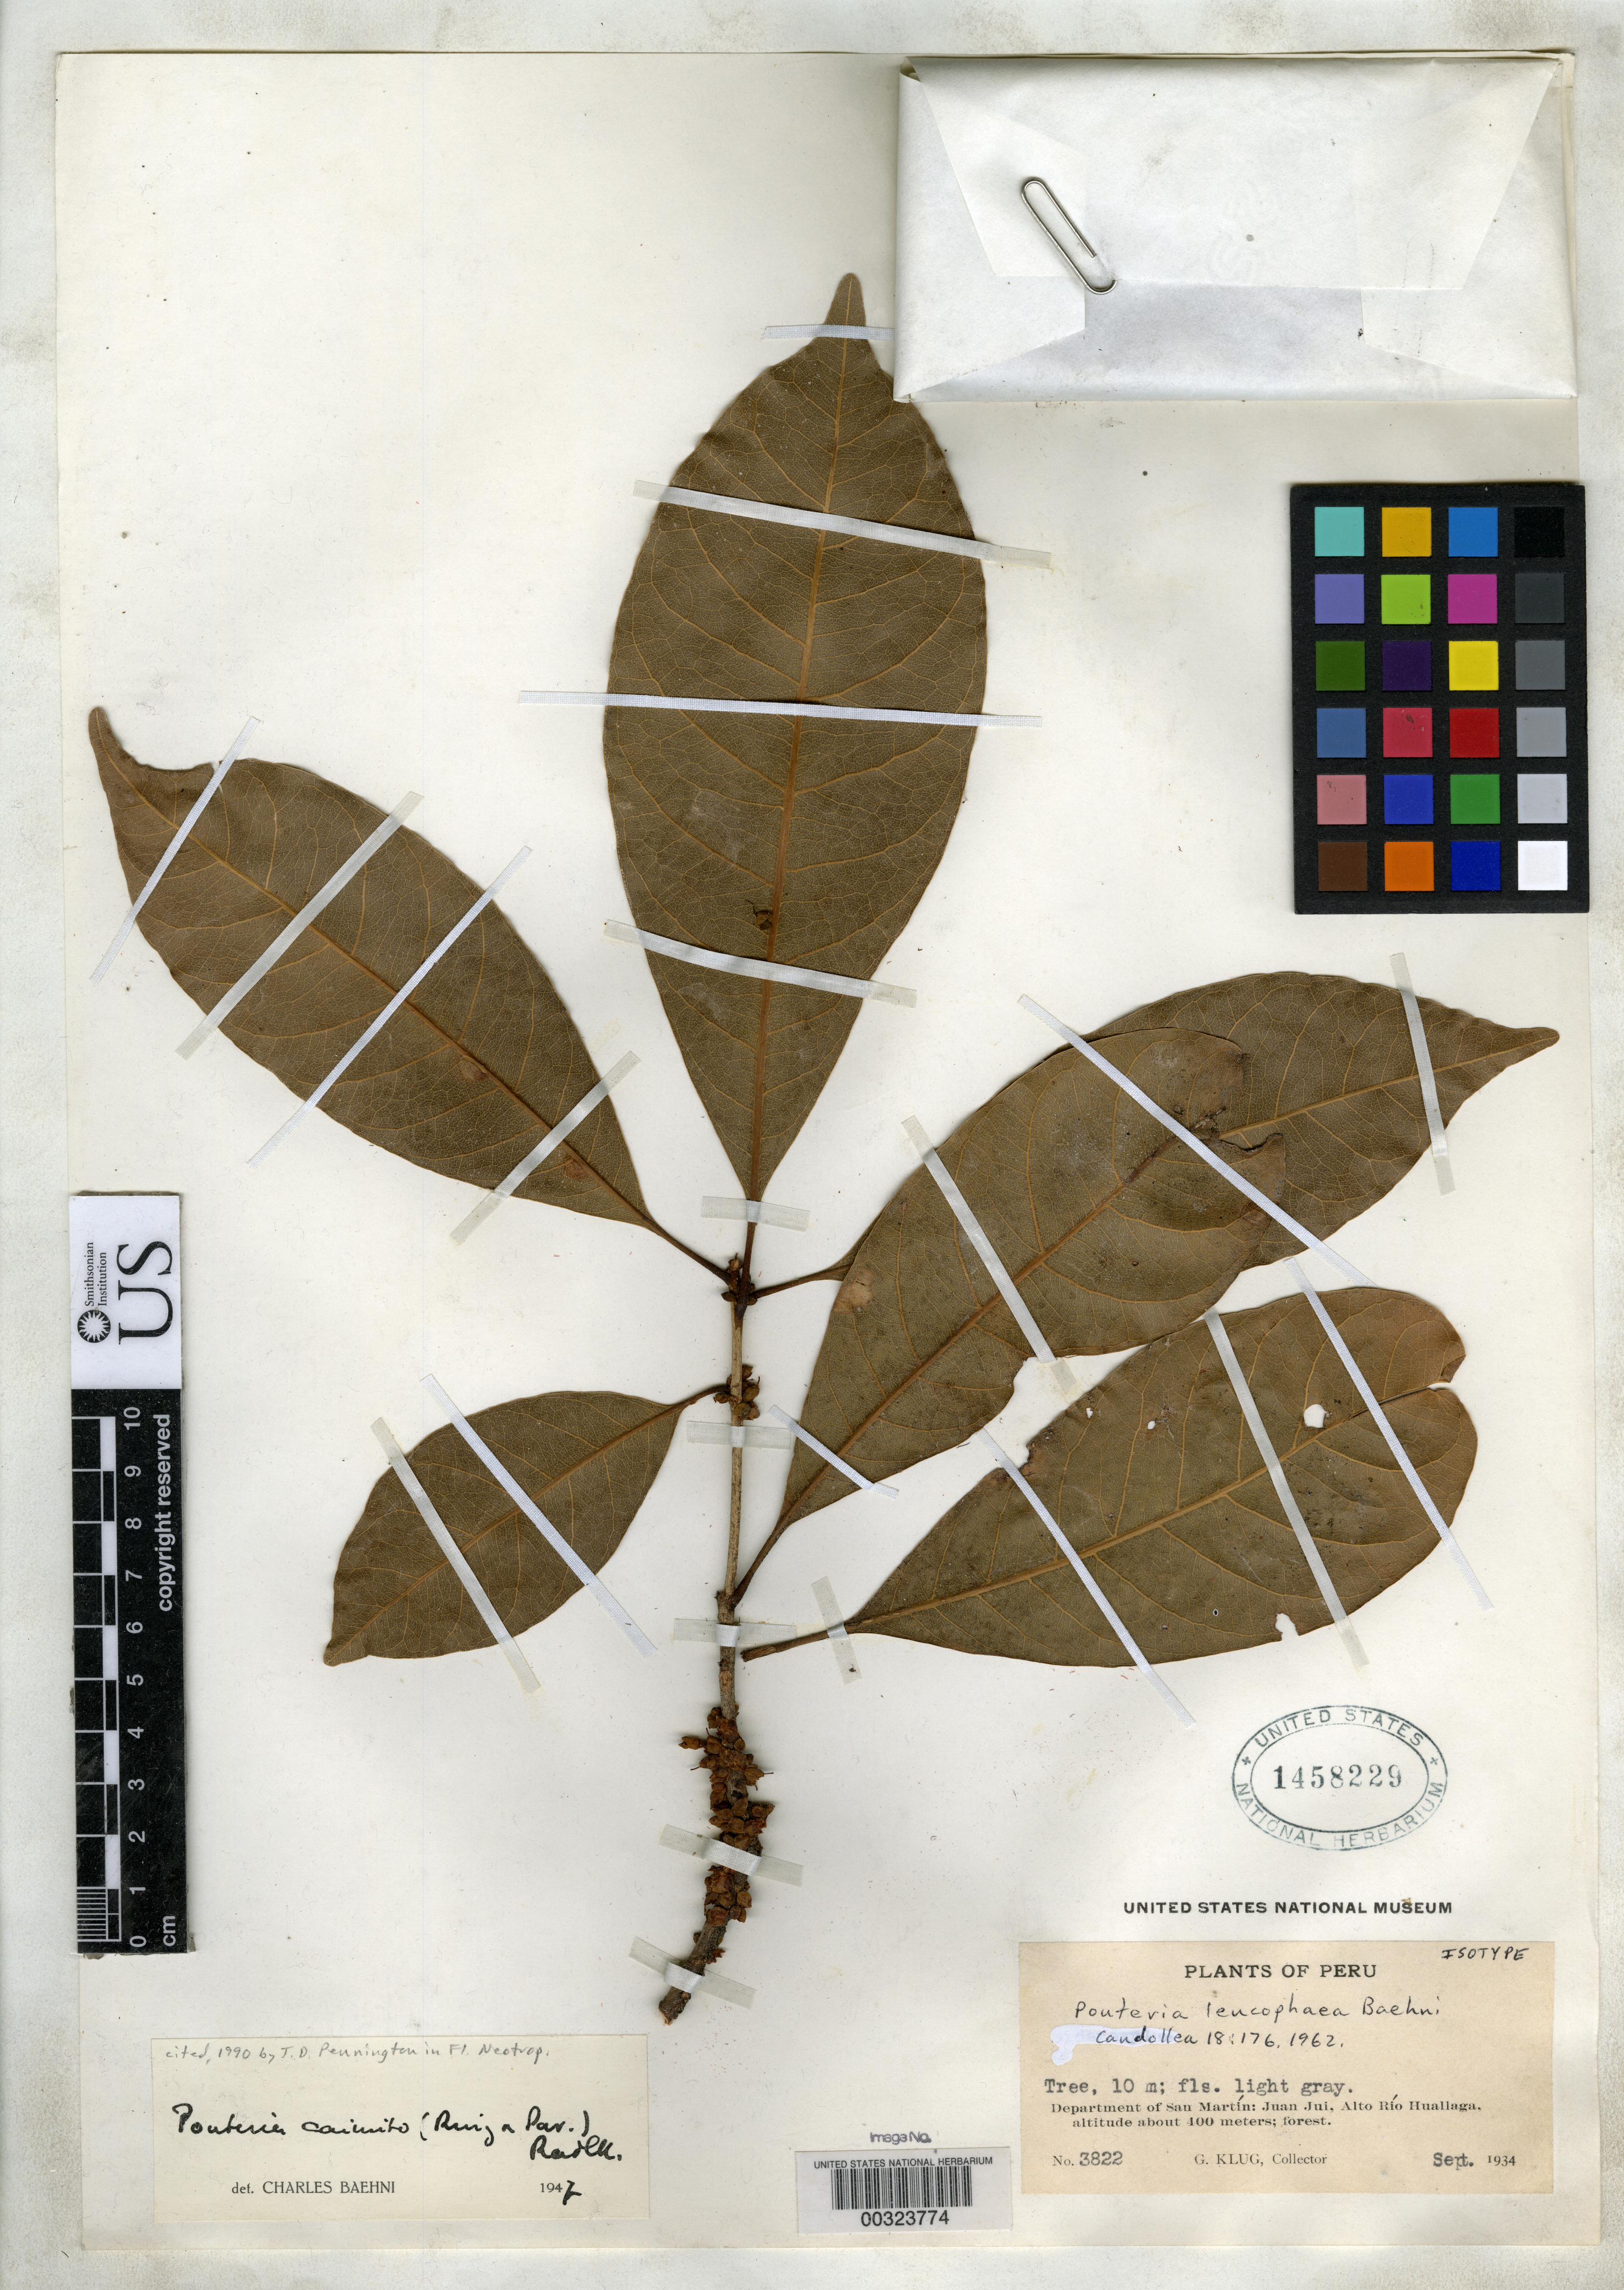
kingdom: Plantae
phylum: Tracheophyta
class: Magnoliopsida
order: Ericales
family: Sapotaceae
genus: Pouteria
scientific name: Pouteria leucophaea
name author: Baehni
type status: Isotype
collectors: G. Klug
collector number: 3822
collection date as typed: Sep 1934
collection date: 1934-09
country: Peru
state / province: San Martín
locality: Juan Jui, Alto Rio Huallaga.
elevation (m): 400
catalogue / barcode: US 1458229